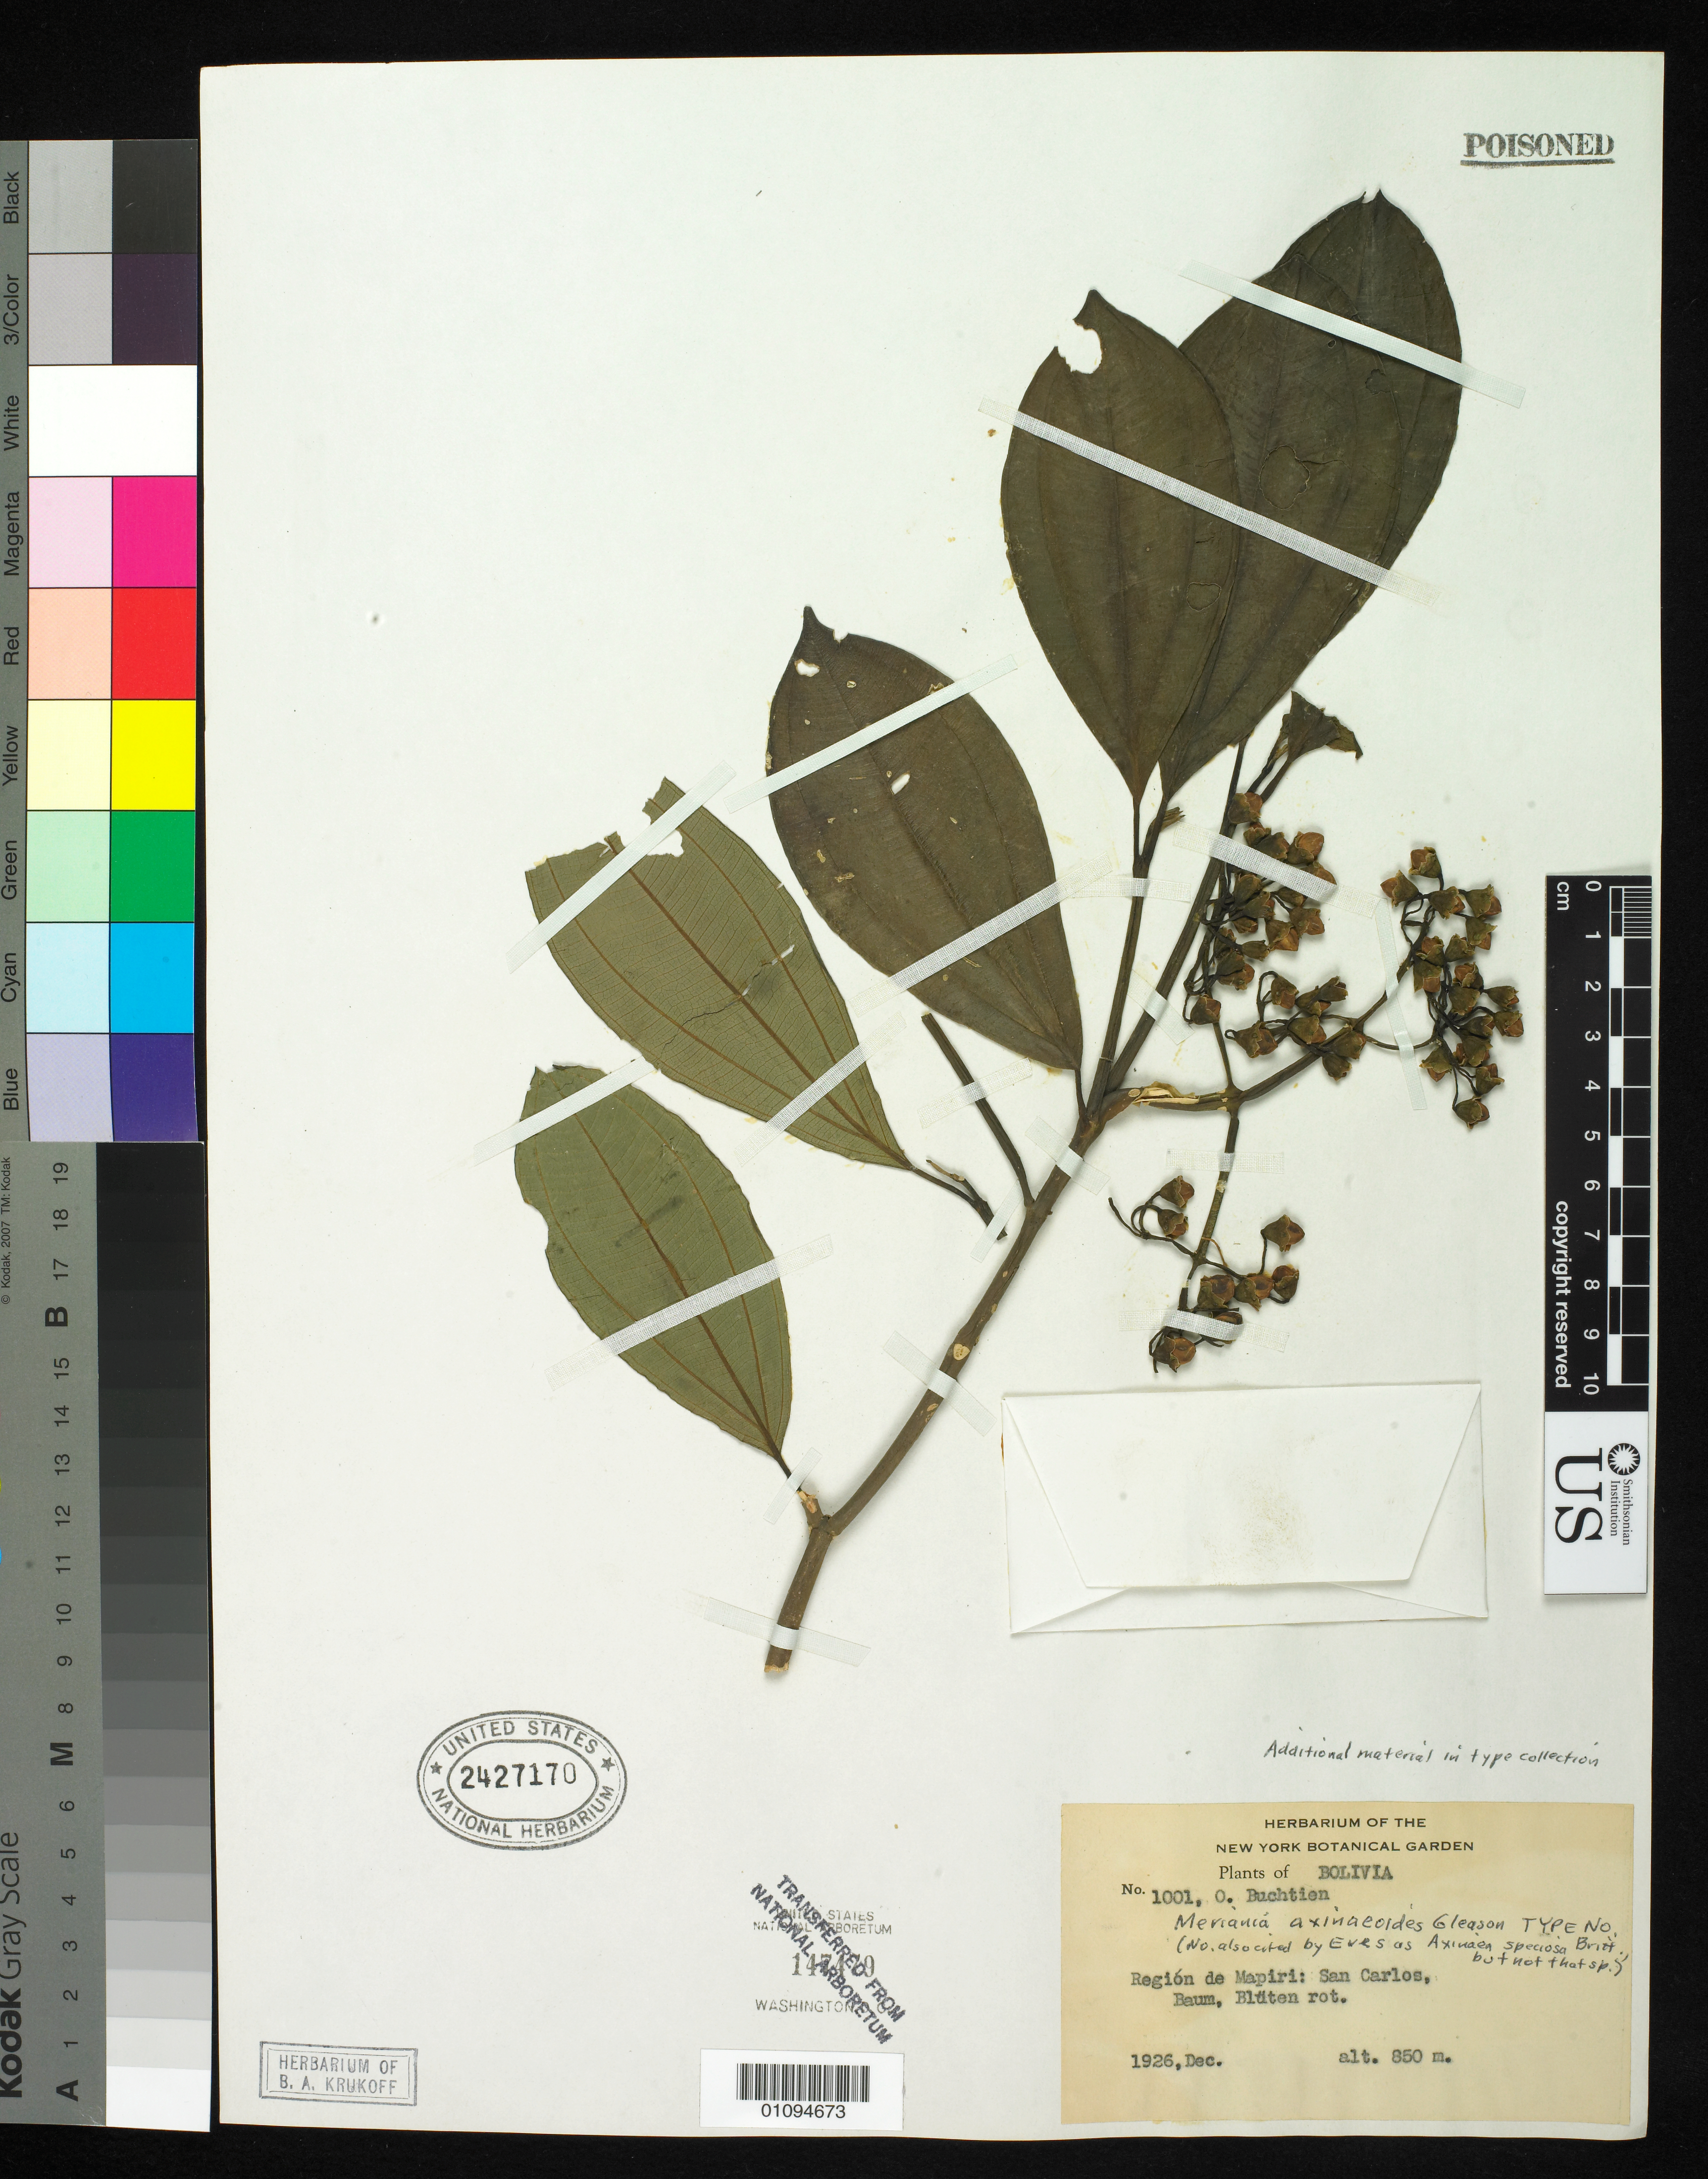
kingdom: Plantae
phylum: Tracheophyta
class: Magnoliopsida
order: Myrtales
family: Melastomataceae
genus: Meriania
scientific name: Meriania axinaeoides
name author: Gleason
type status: Isotype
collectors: O. Buchtien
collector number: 1001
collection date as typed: Dec 1926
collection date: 1926-12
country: Bolivia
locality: Mapiri region, San Carlos, Baum, Bluten rot.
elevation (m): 850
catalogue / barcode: US 2427170